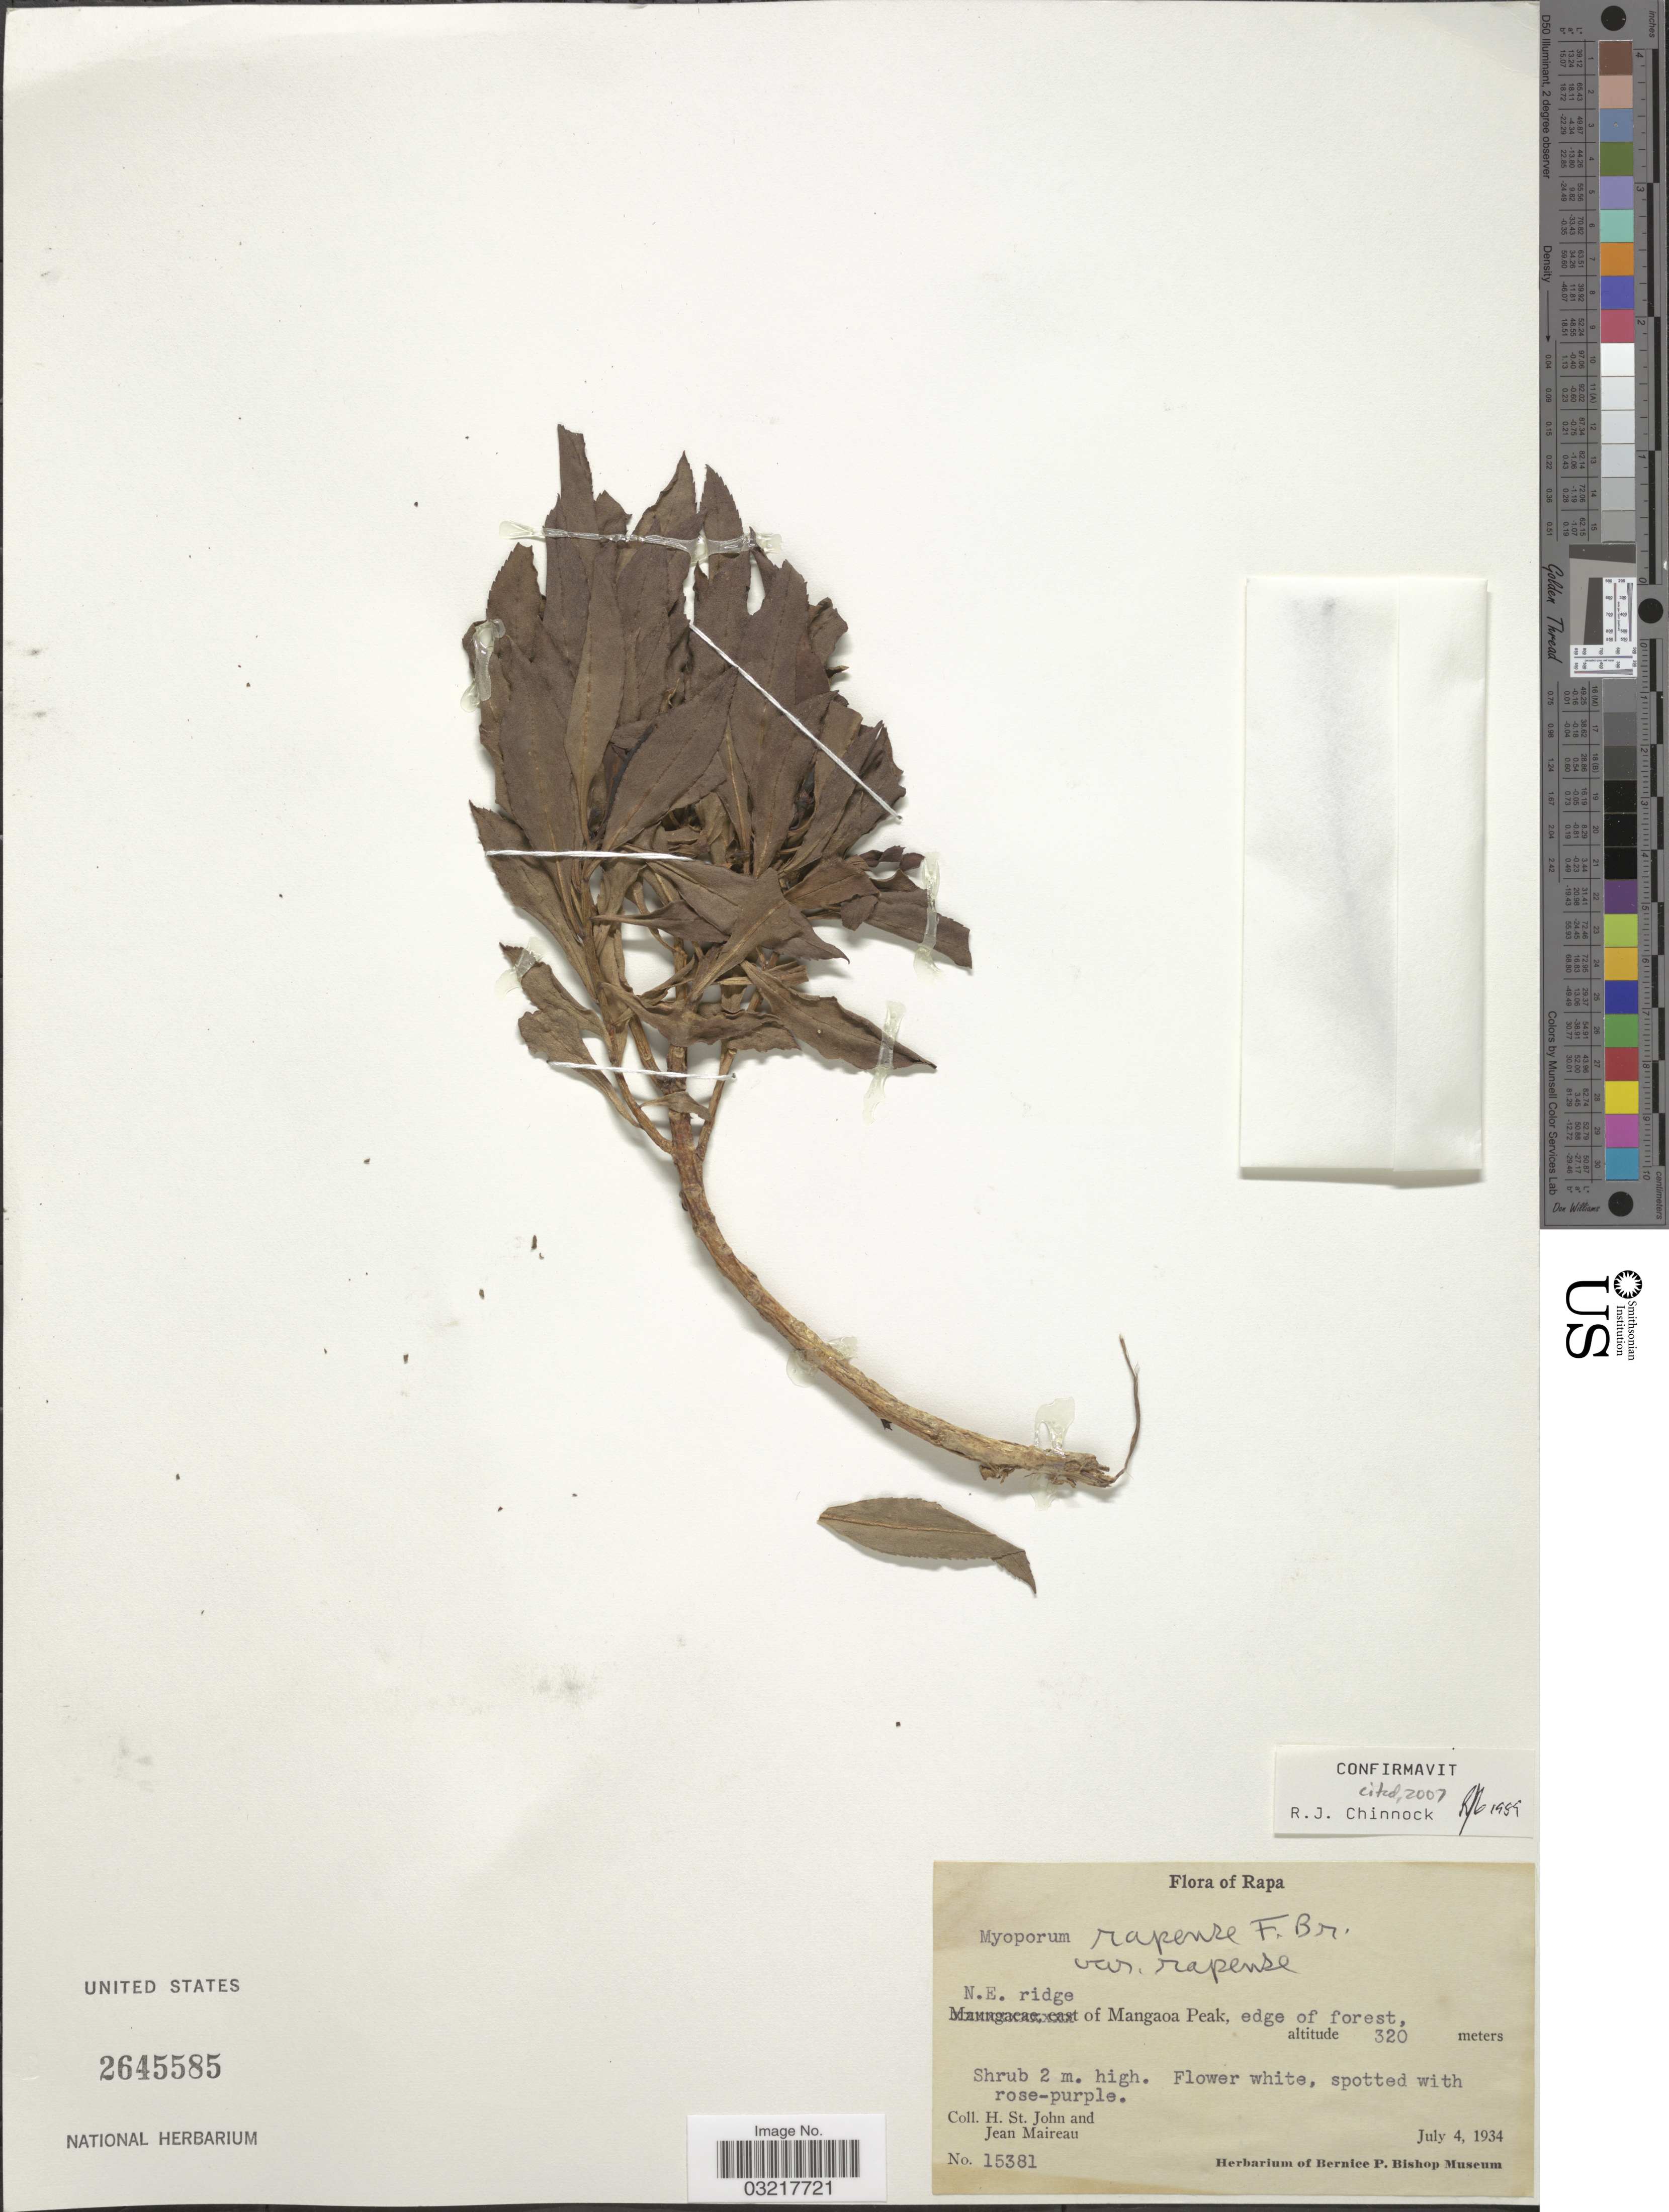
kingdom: Plantae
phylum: Tracheophyta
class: Magnoliopsida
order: Lamiales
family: Scrophulariaceae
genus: Myoporum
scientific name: Myoporum rapense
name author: F. Br.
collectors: H. St. John & J. Maireau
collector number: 15381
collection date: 1934-07-04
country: French Polynesia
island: Rapa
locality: Rapa. N.E. ridge of Mangaoa Peak, edge of forest.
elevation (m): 320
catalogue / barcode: US 2645585